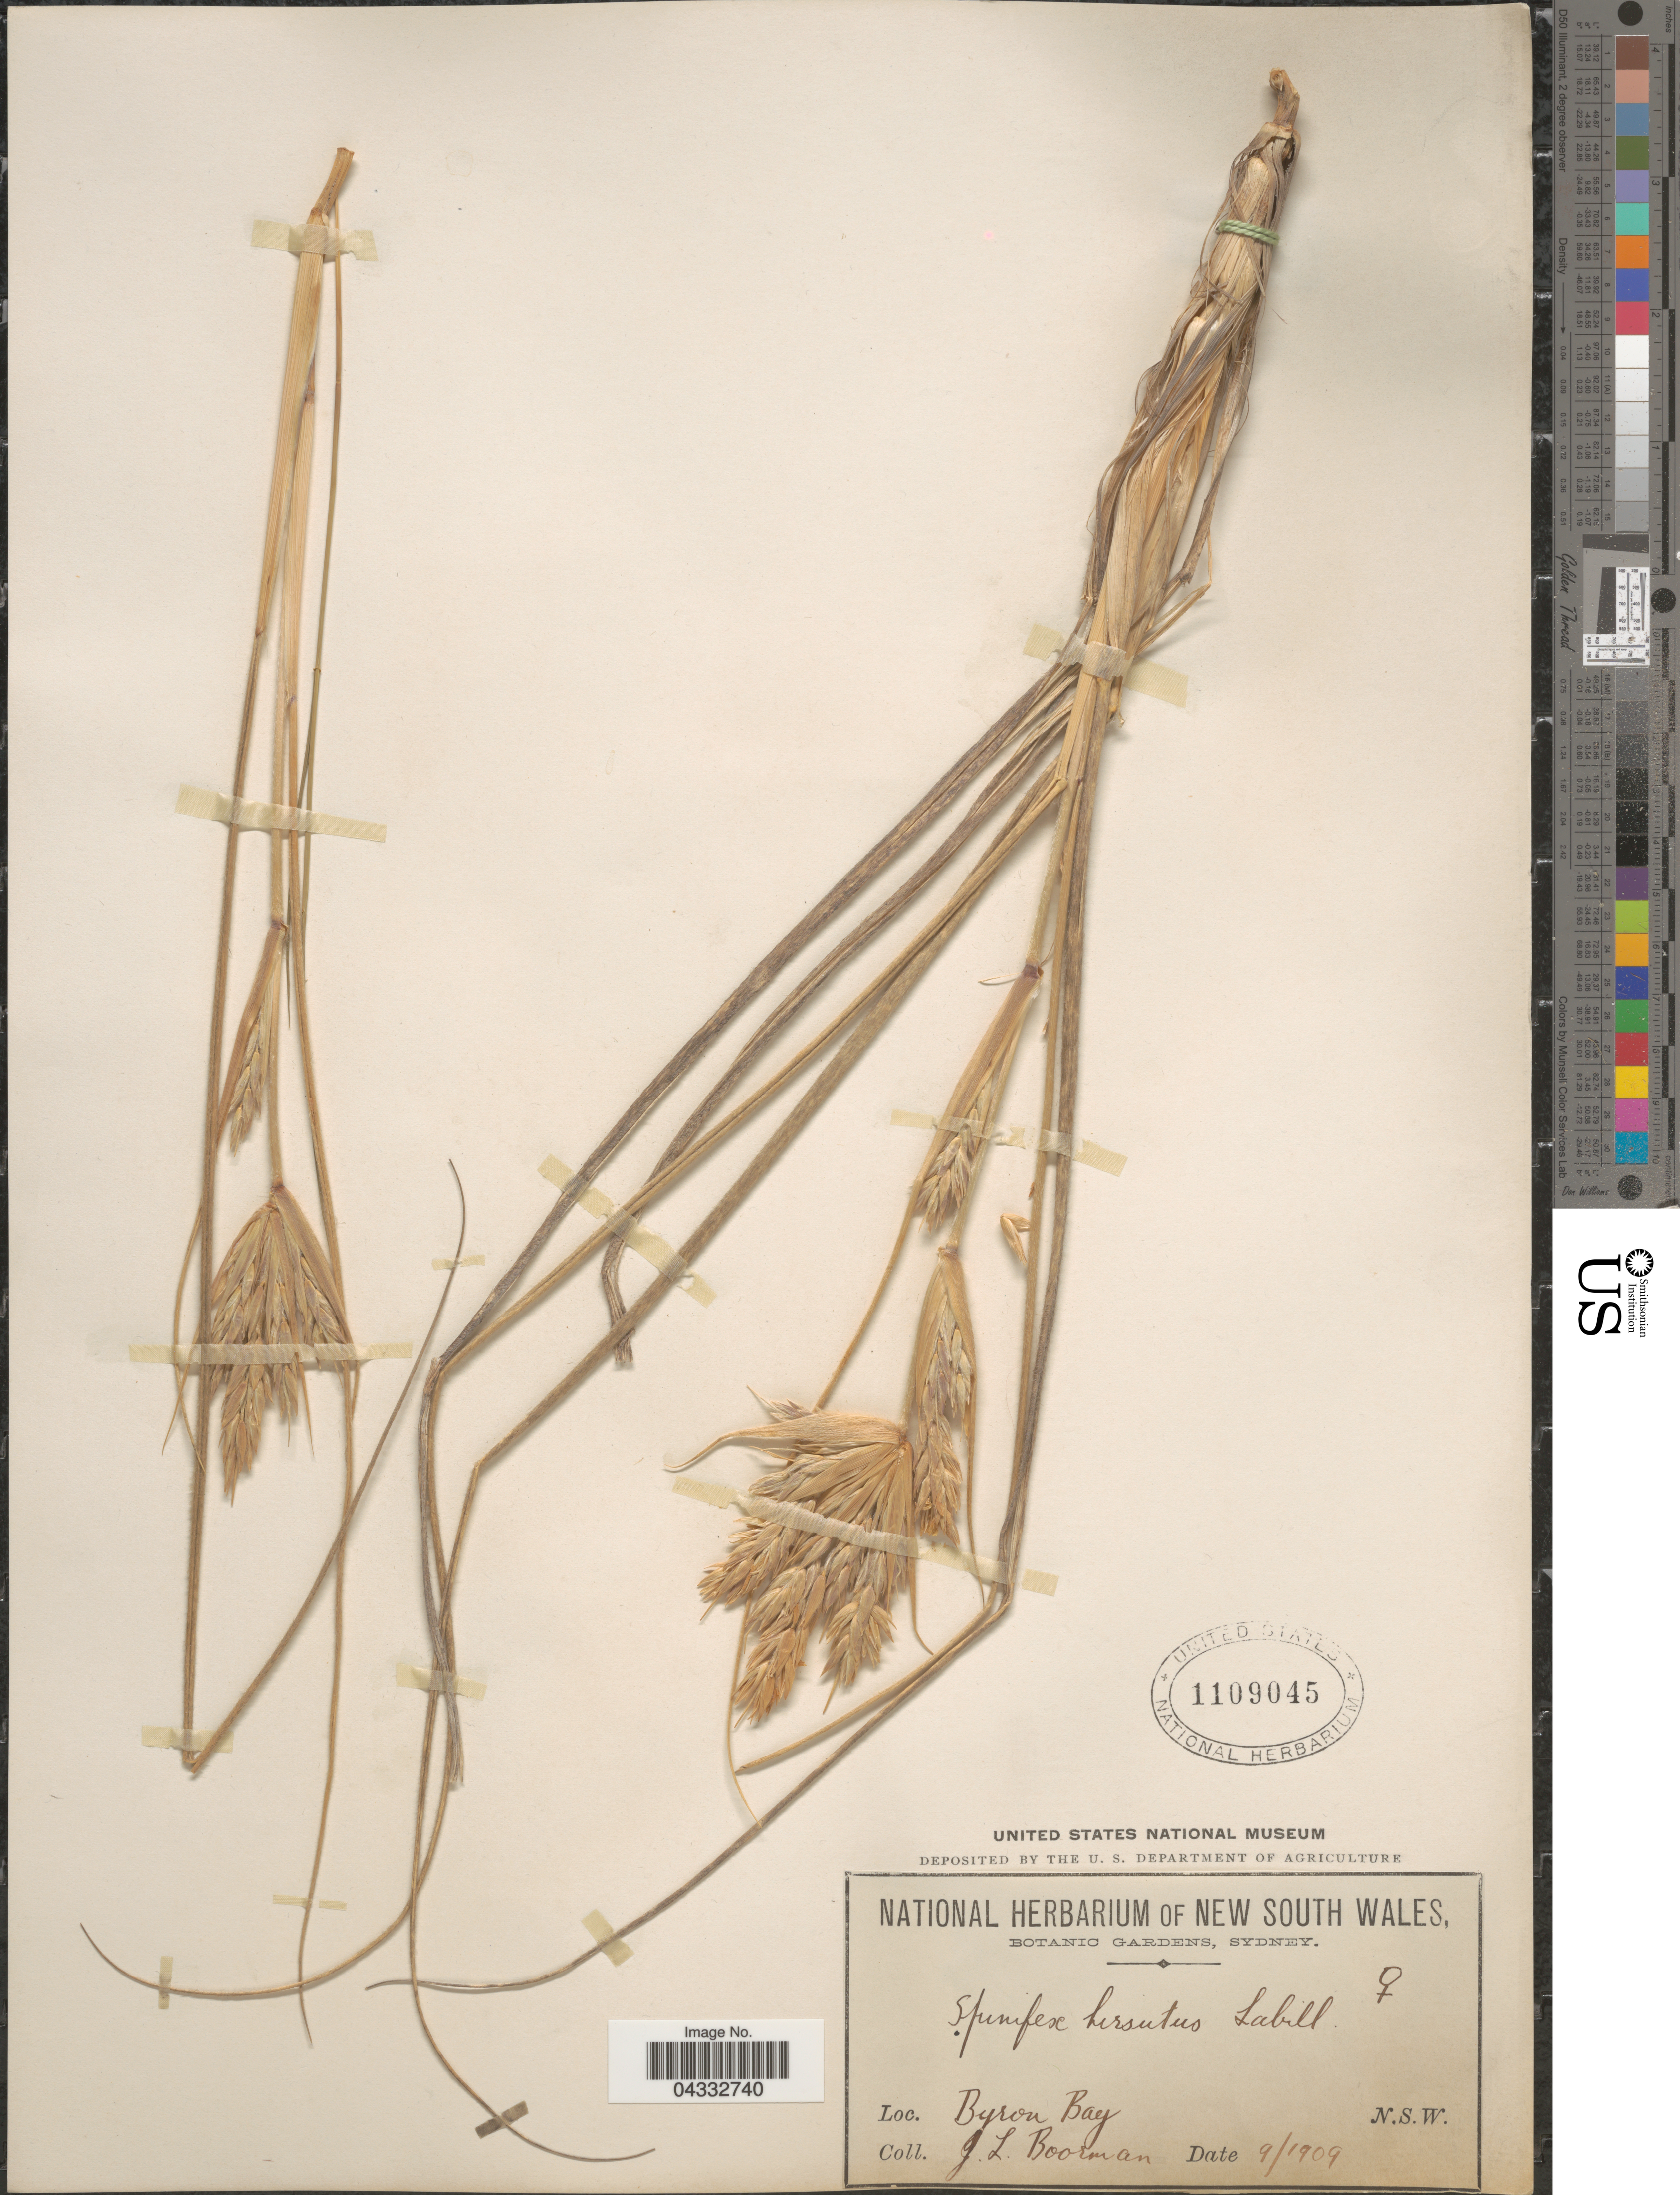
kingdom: Plantae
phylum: Tracheophyta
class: Liliopsida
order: Poales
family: Poaceae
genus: Spinifex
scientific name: Spinifex hirsutus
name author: Labill.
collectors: J. Boorman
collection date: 1909-09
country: Australia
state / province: New South Wales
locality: Byron Bay.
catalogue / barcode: US 1109045